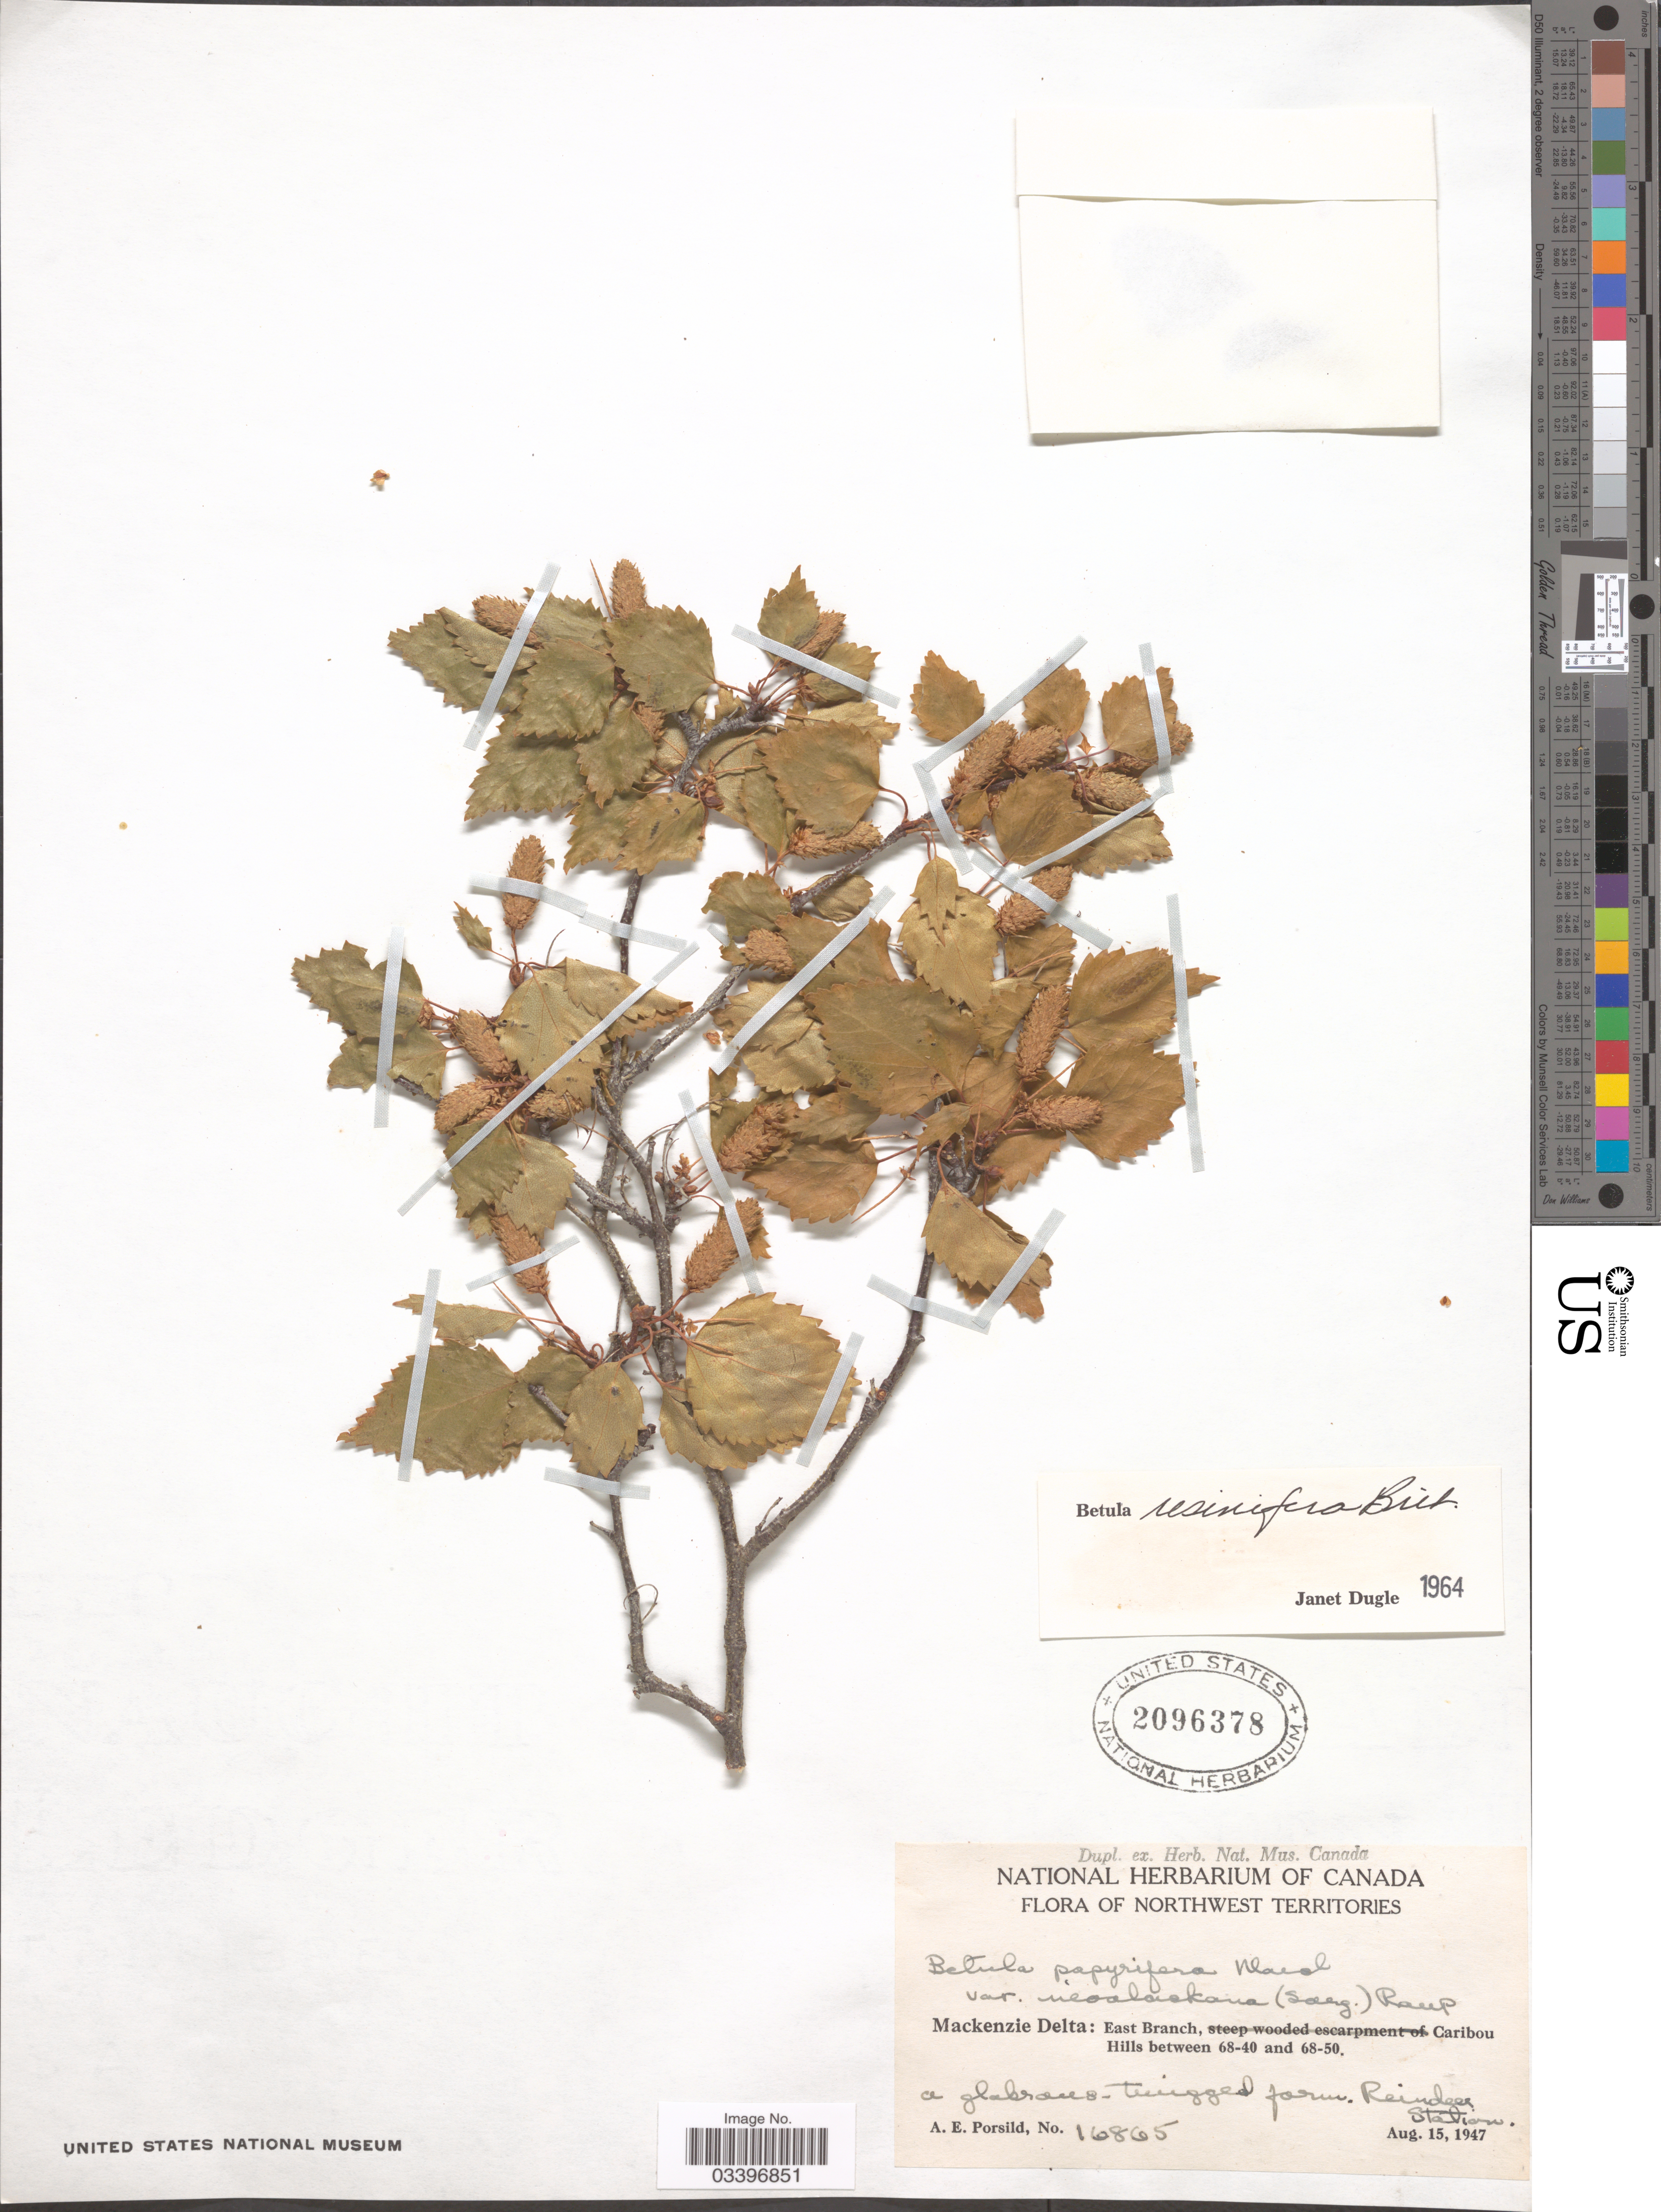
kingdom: Plantae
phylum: Tracheophyta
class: Magnoliopsida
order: Fagales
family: Betulaceae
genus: Betula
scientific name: Betula resinifera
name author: Britton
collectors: A. E. Porsild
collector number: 16865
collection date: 1947-08-15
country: Canada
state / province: Northwest Territories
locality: Mackenzie Delta: East Branch, Caribou Hills between 68-40 and 68-50.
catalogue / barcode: US 2096378